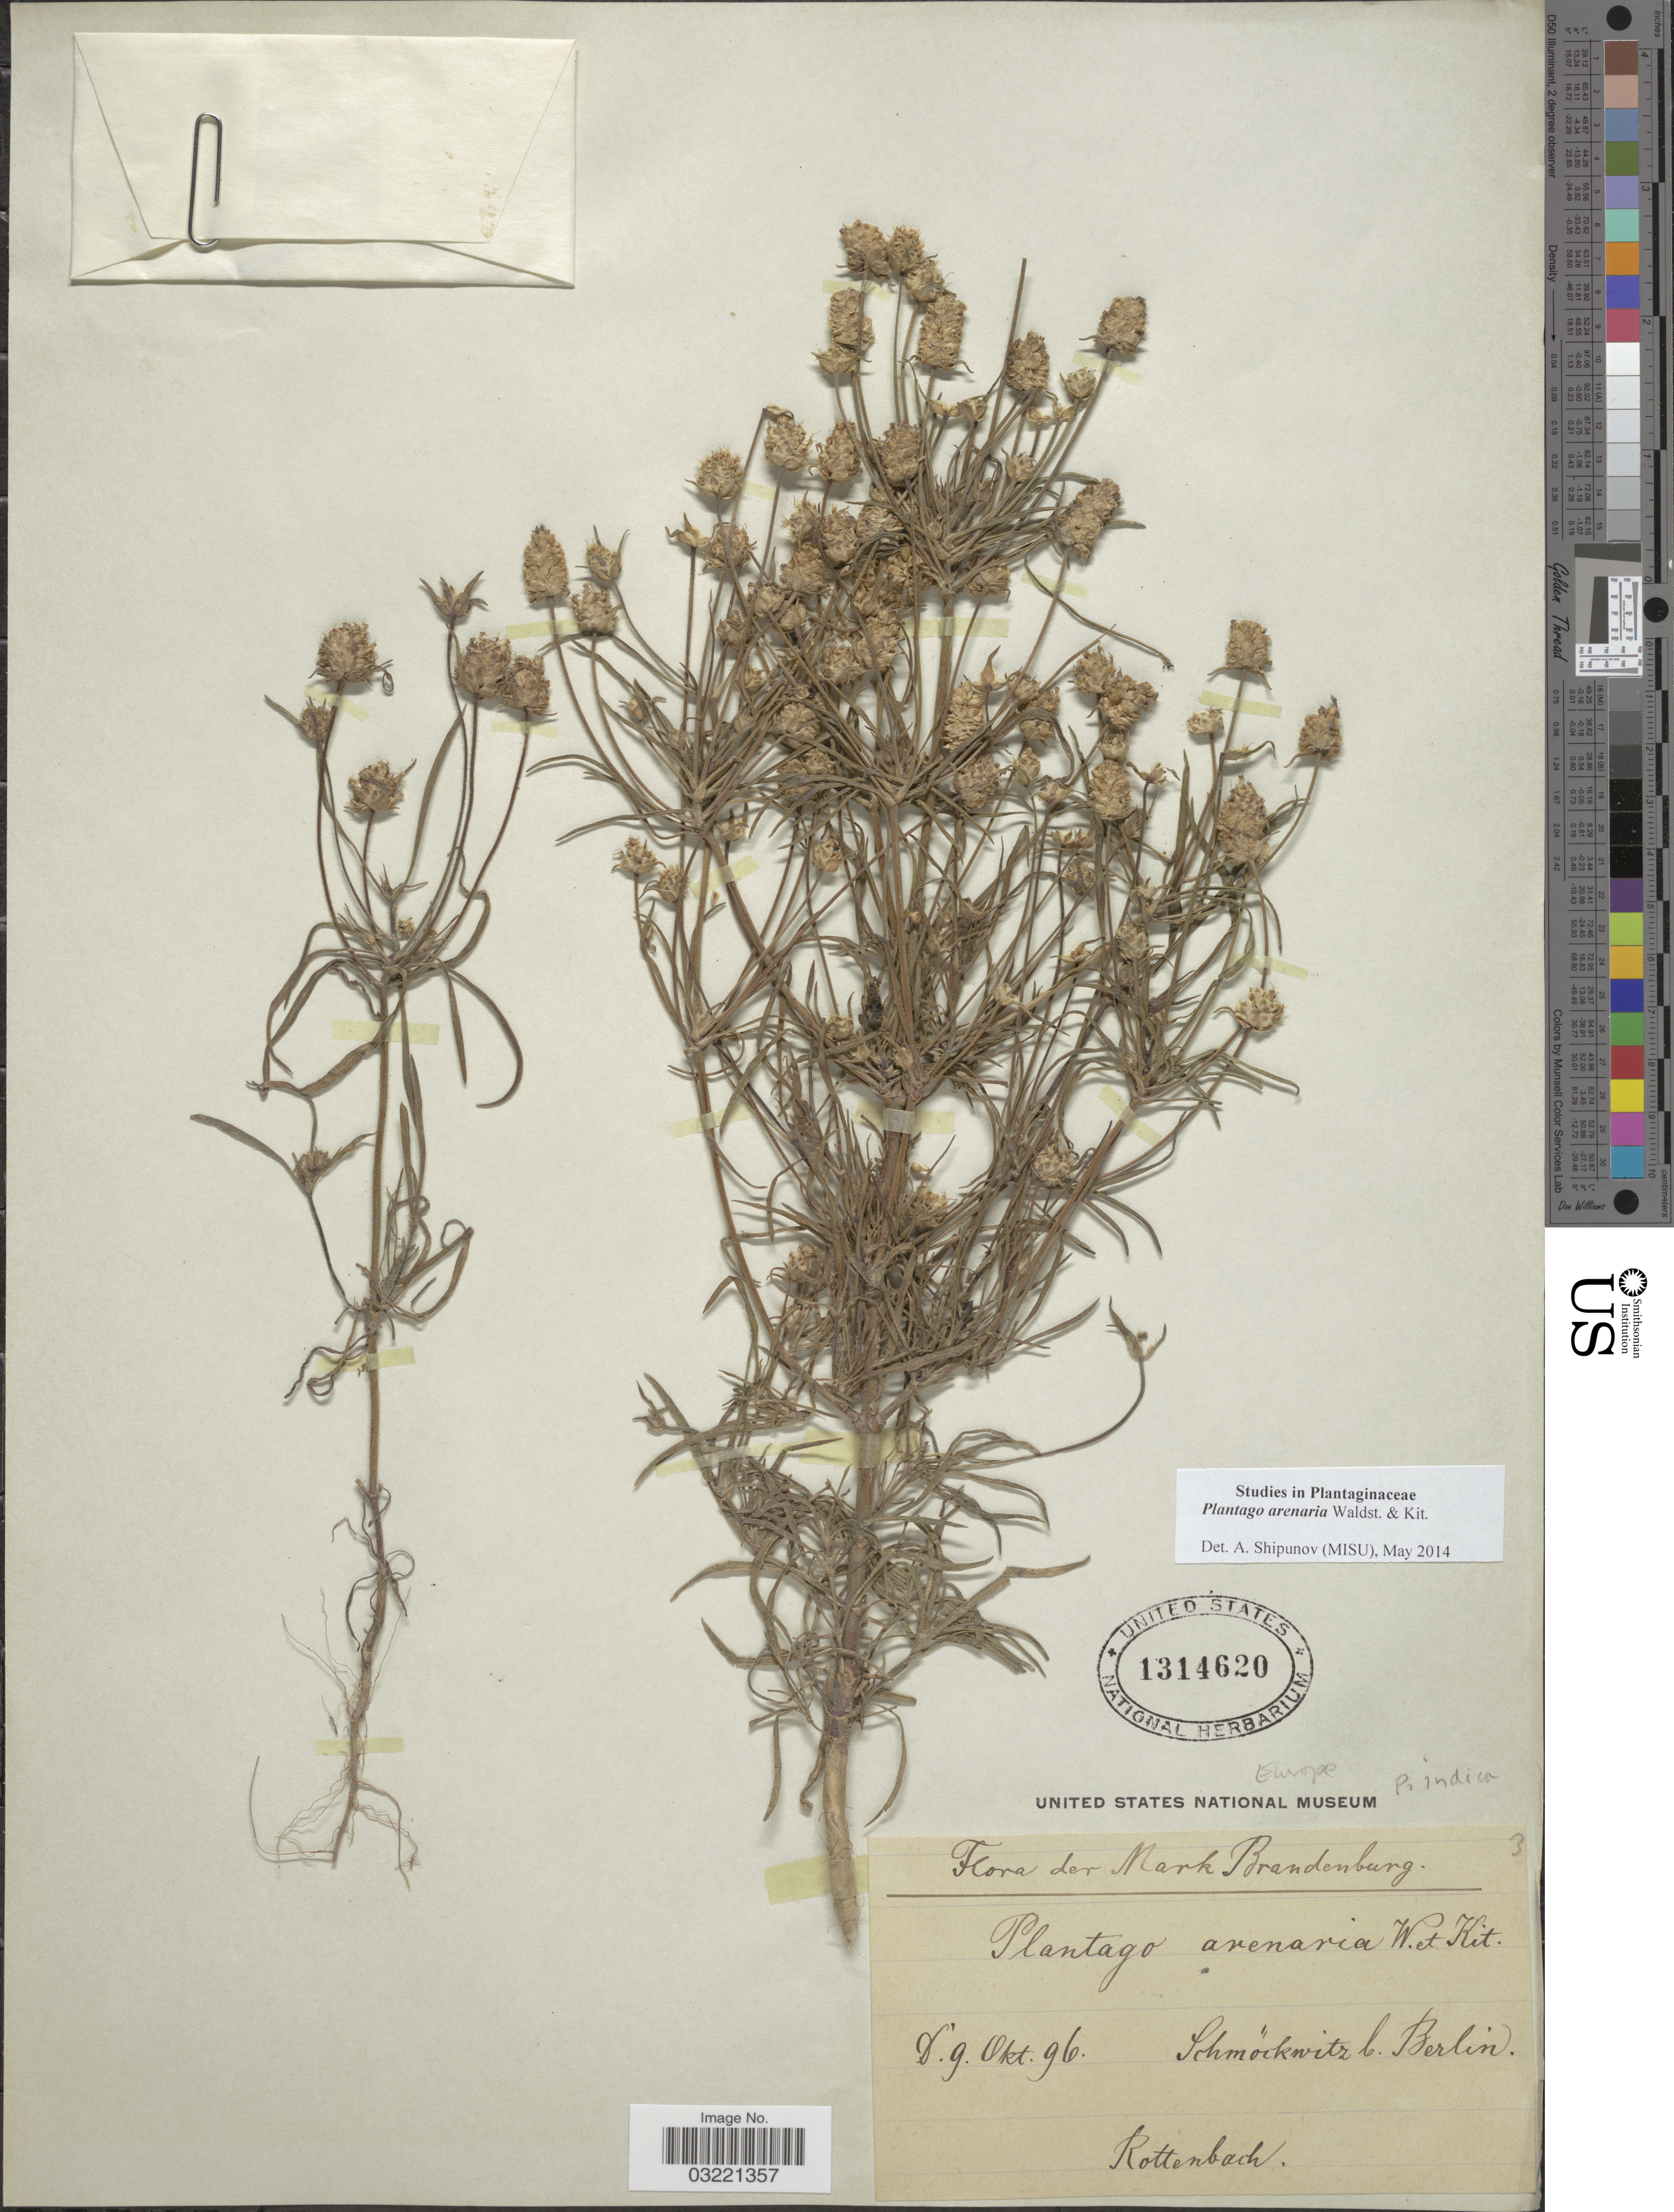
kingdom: Plantae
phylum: Tracheophyta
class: Magnoliopsida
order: Lamiales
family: Plantaginaceae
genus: Plantago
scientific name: Plantago arenaria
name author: Waldst. & Kit.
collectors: Rottenbach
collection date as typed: Transcribed d/m/y: 9/10/96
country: Germany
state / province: Brandenburg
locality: Mark Brandenburg. Schmöckwitz b. Berlin.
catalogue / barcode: US 1314620